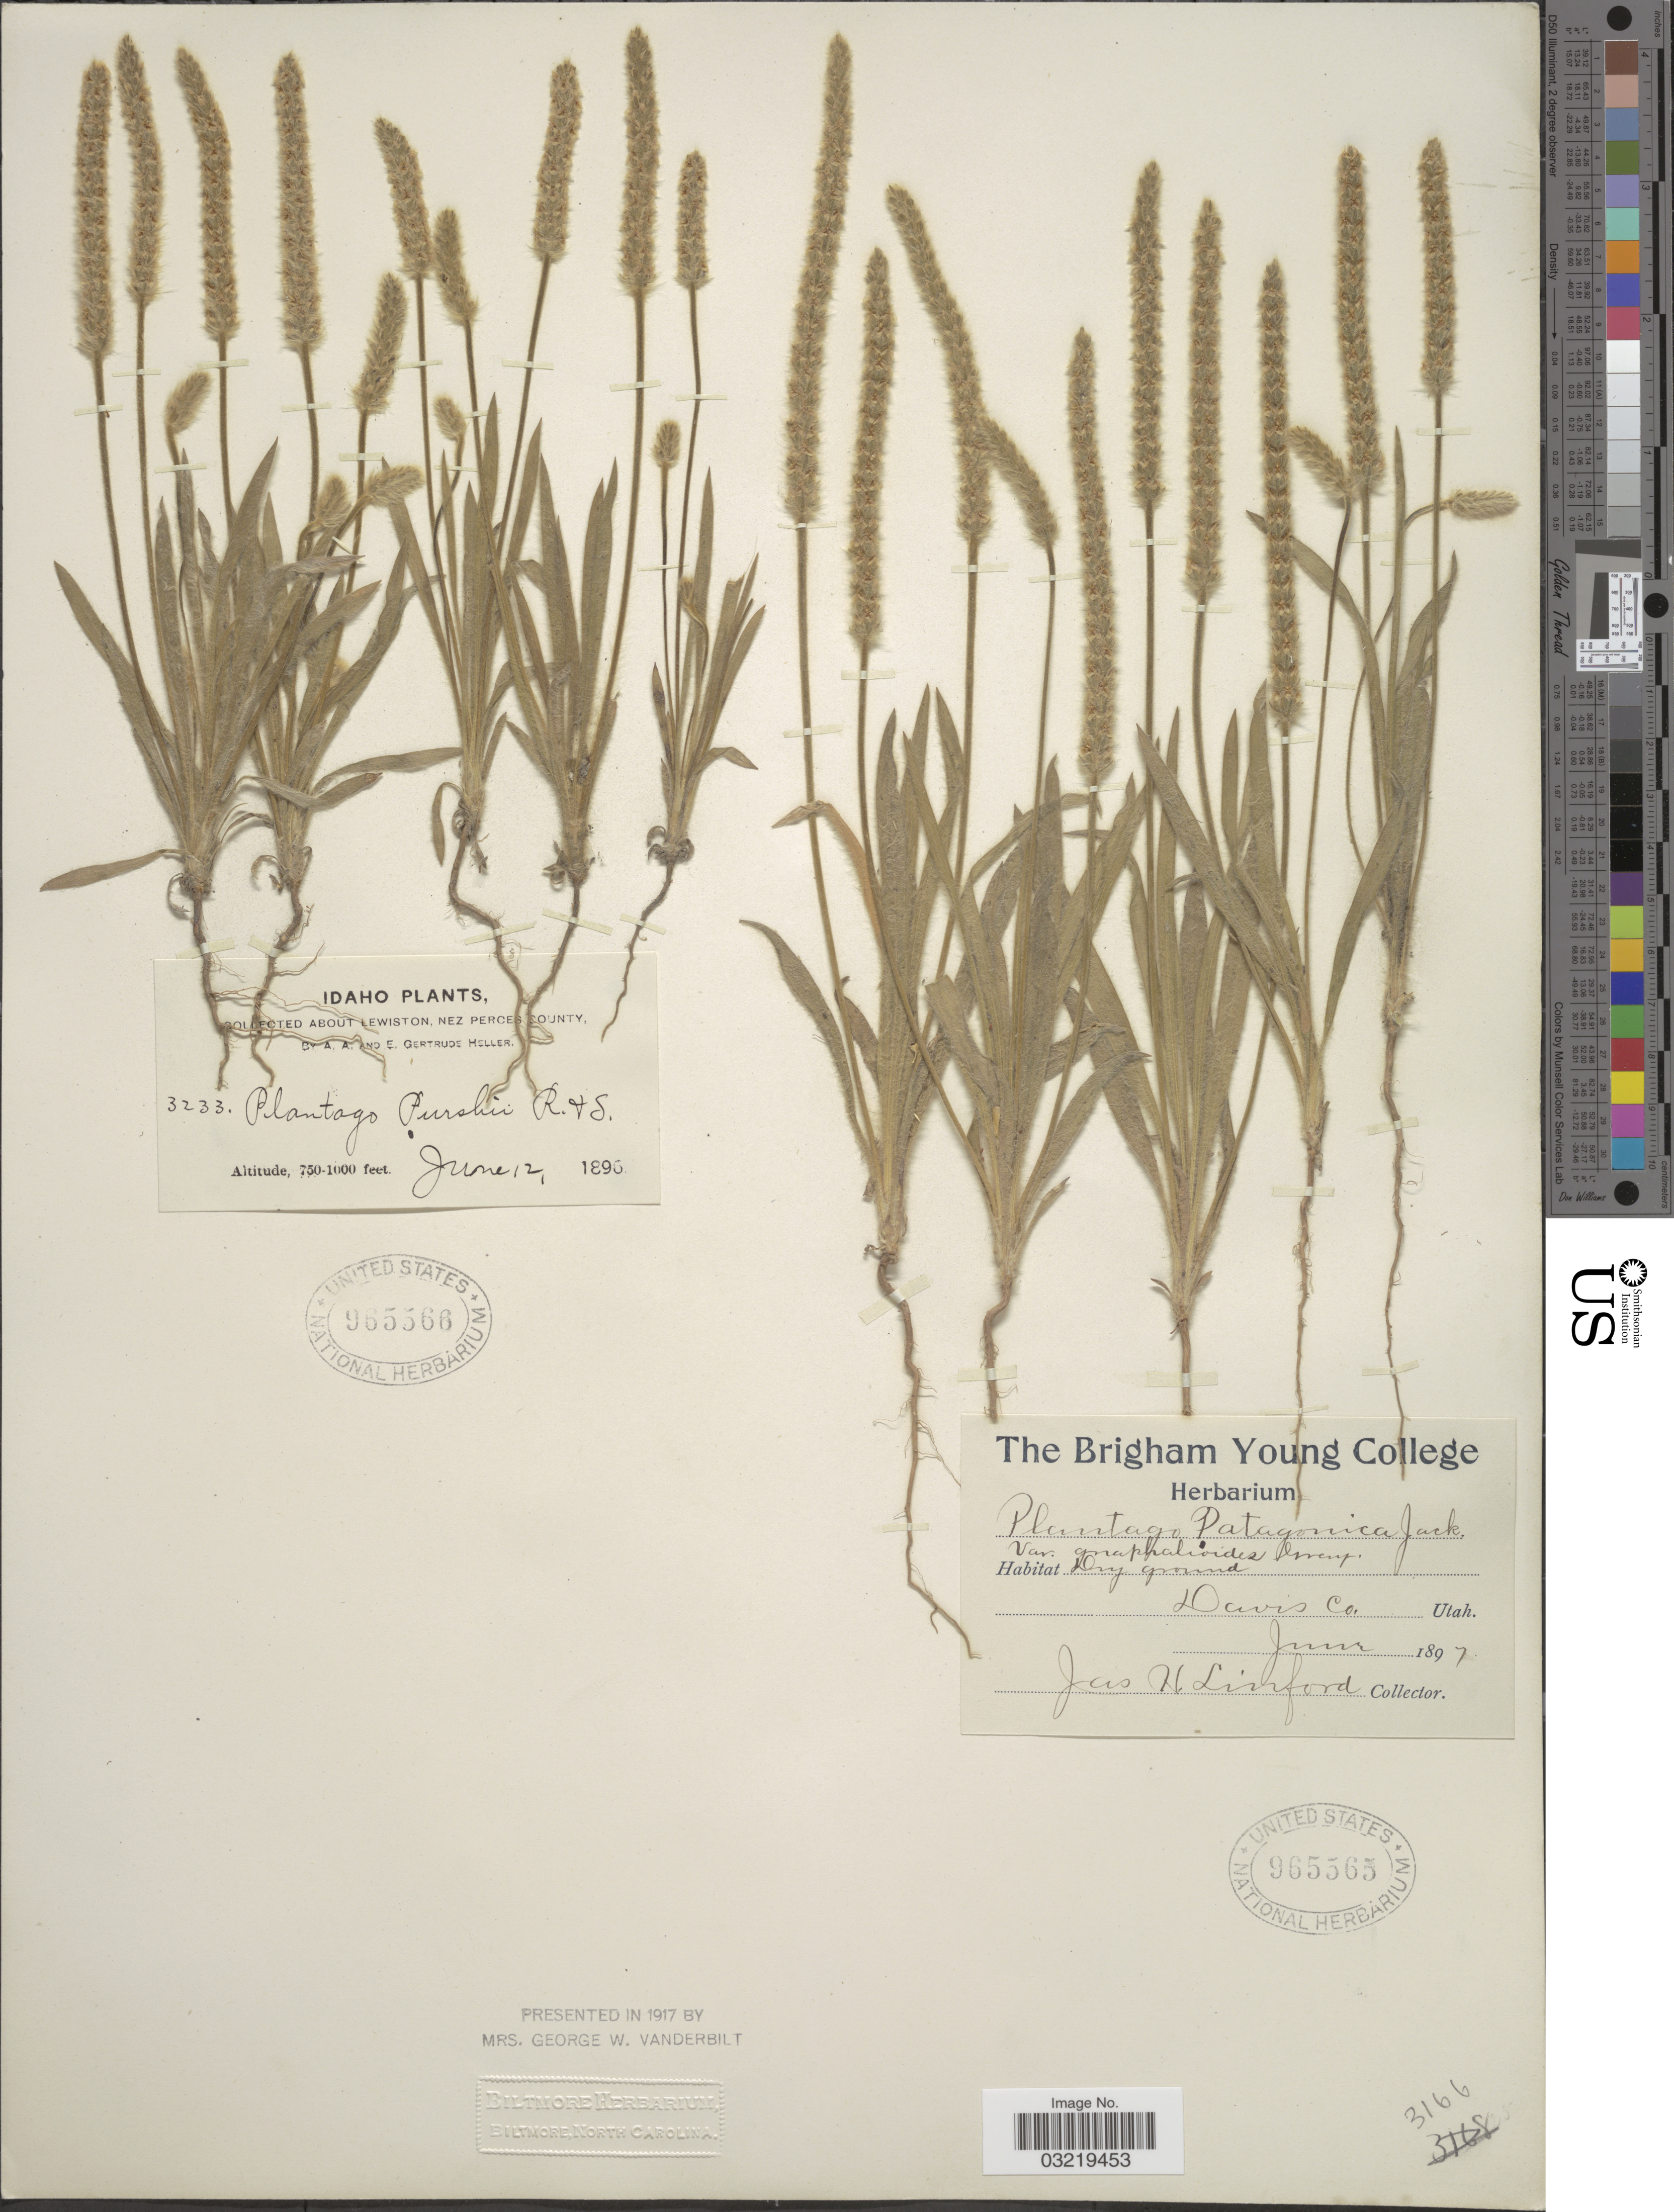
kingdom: Plantae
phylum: Tracheophyta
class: Magnoliopsida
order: Lamiales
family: Plantaginaceae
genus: Plantago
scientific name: Plantago patagonica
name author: Jacq.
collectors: A. A. Heller & E. G. Heller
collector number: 3233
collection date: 1896-06-12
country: United States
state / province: Idaho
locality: About Lewiston, Nez Perces County.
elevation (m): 229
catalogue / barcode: US 965566-2